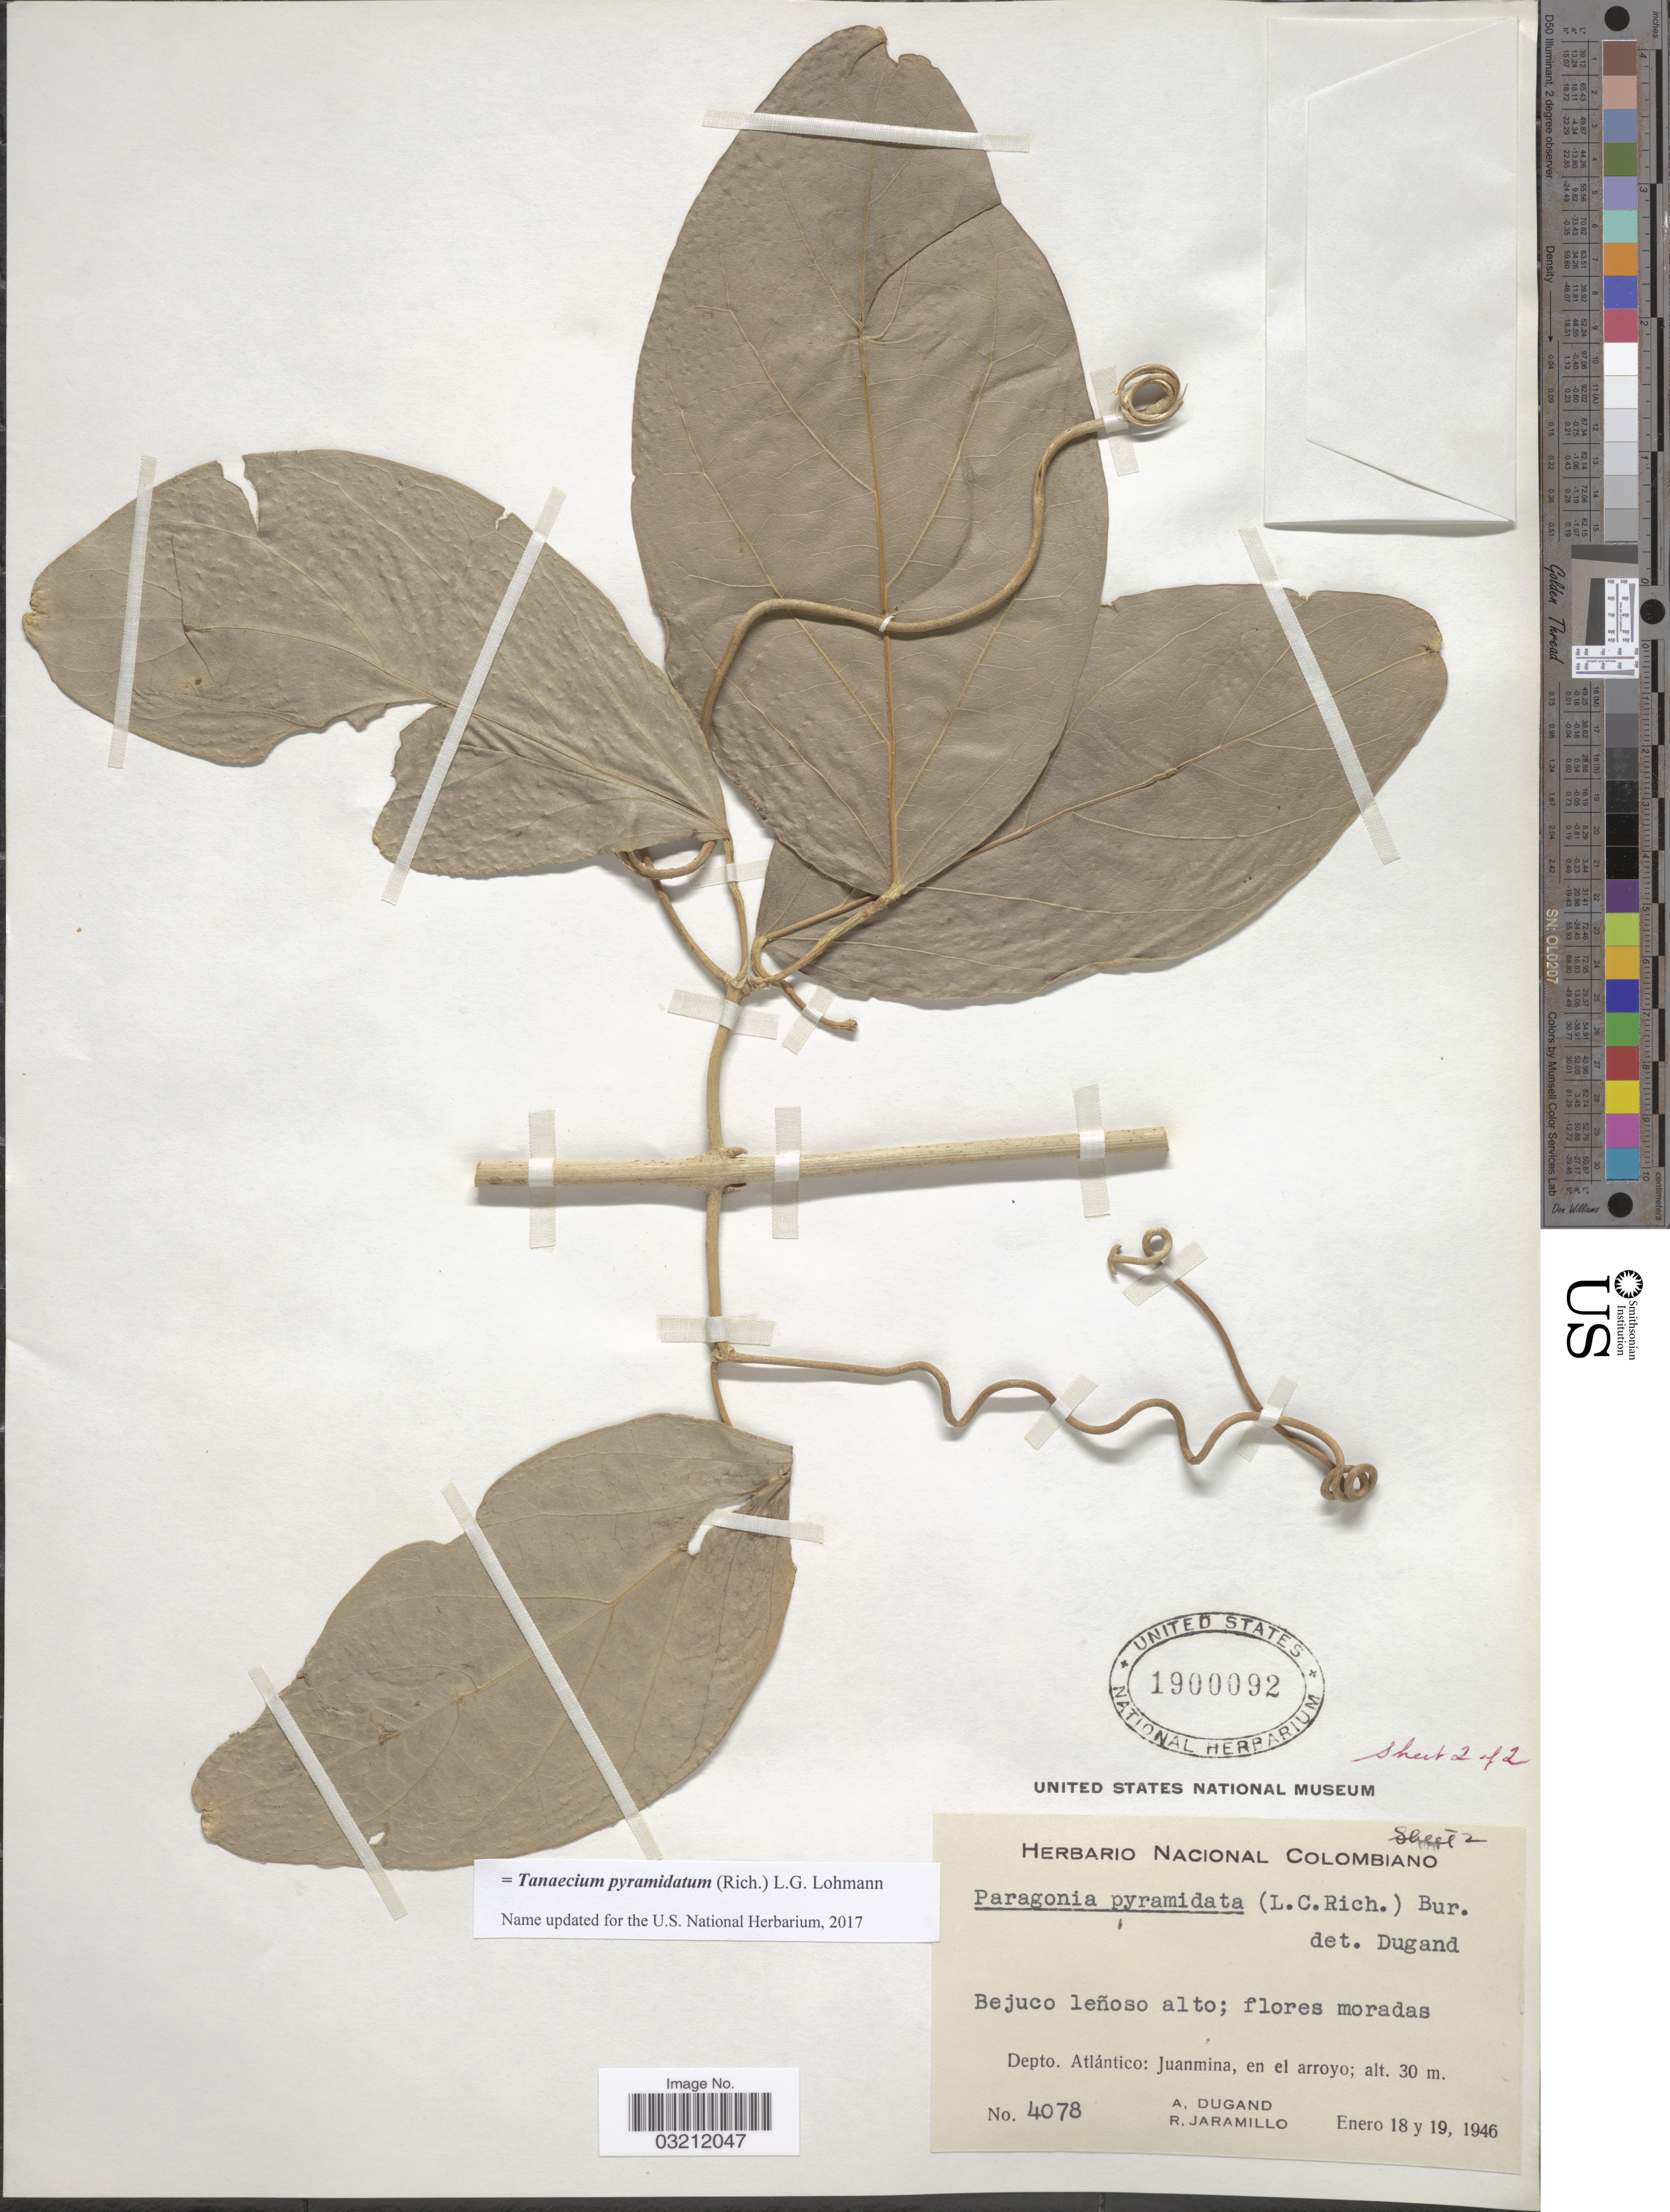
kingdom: Plantae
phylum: Tracheophyta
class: Magnoliopsida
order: Lamiales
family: Bignoniaceae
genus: Tanaecium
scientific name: Tanaecium pyramidatum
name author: (Rich.) L.G. Lohmann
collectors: A. Dugand & R. Jaramillo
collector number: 4078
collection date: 1946-01-18/1946-01-19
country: Colombia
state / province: Atlántico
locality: Depto. Atlántico: Juanmina.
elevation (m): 30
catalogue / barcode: US 1900092